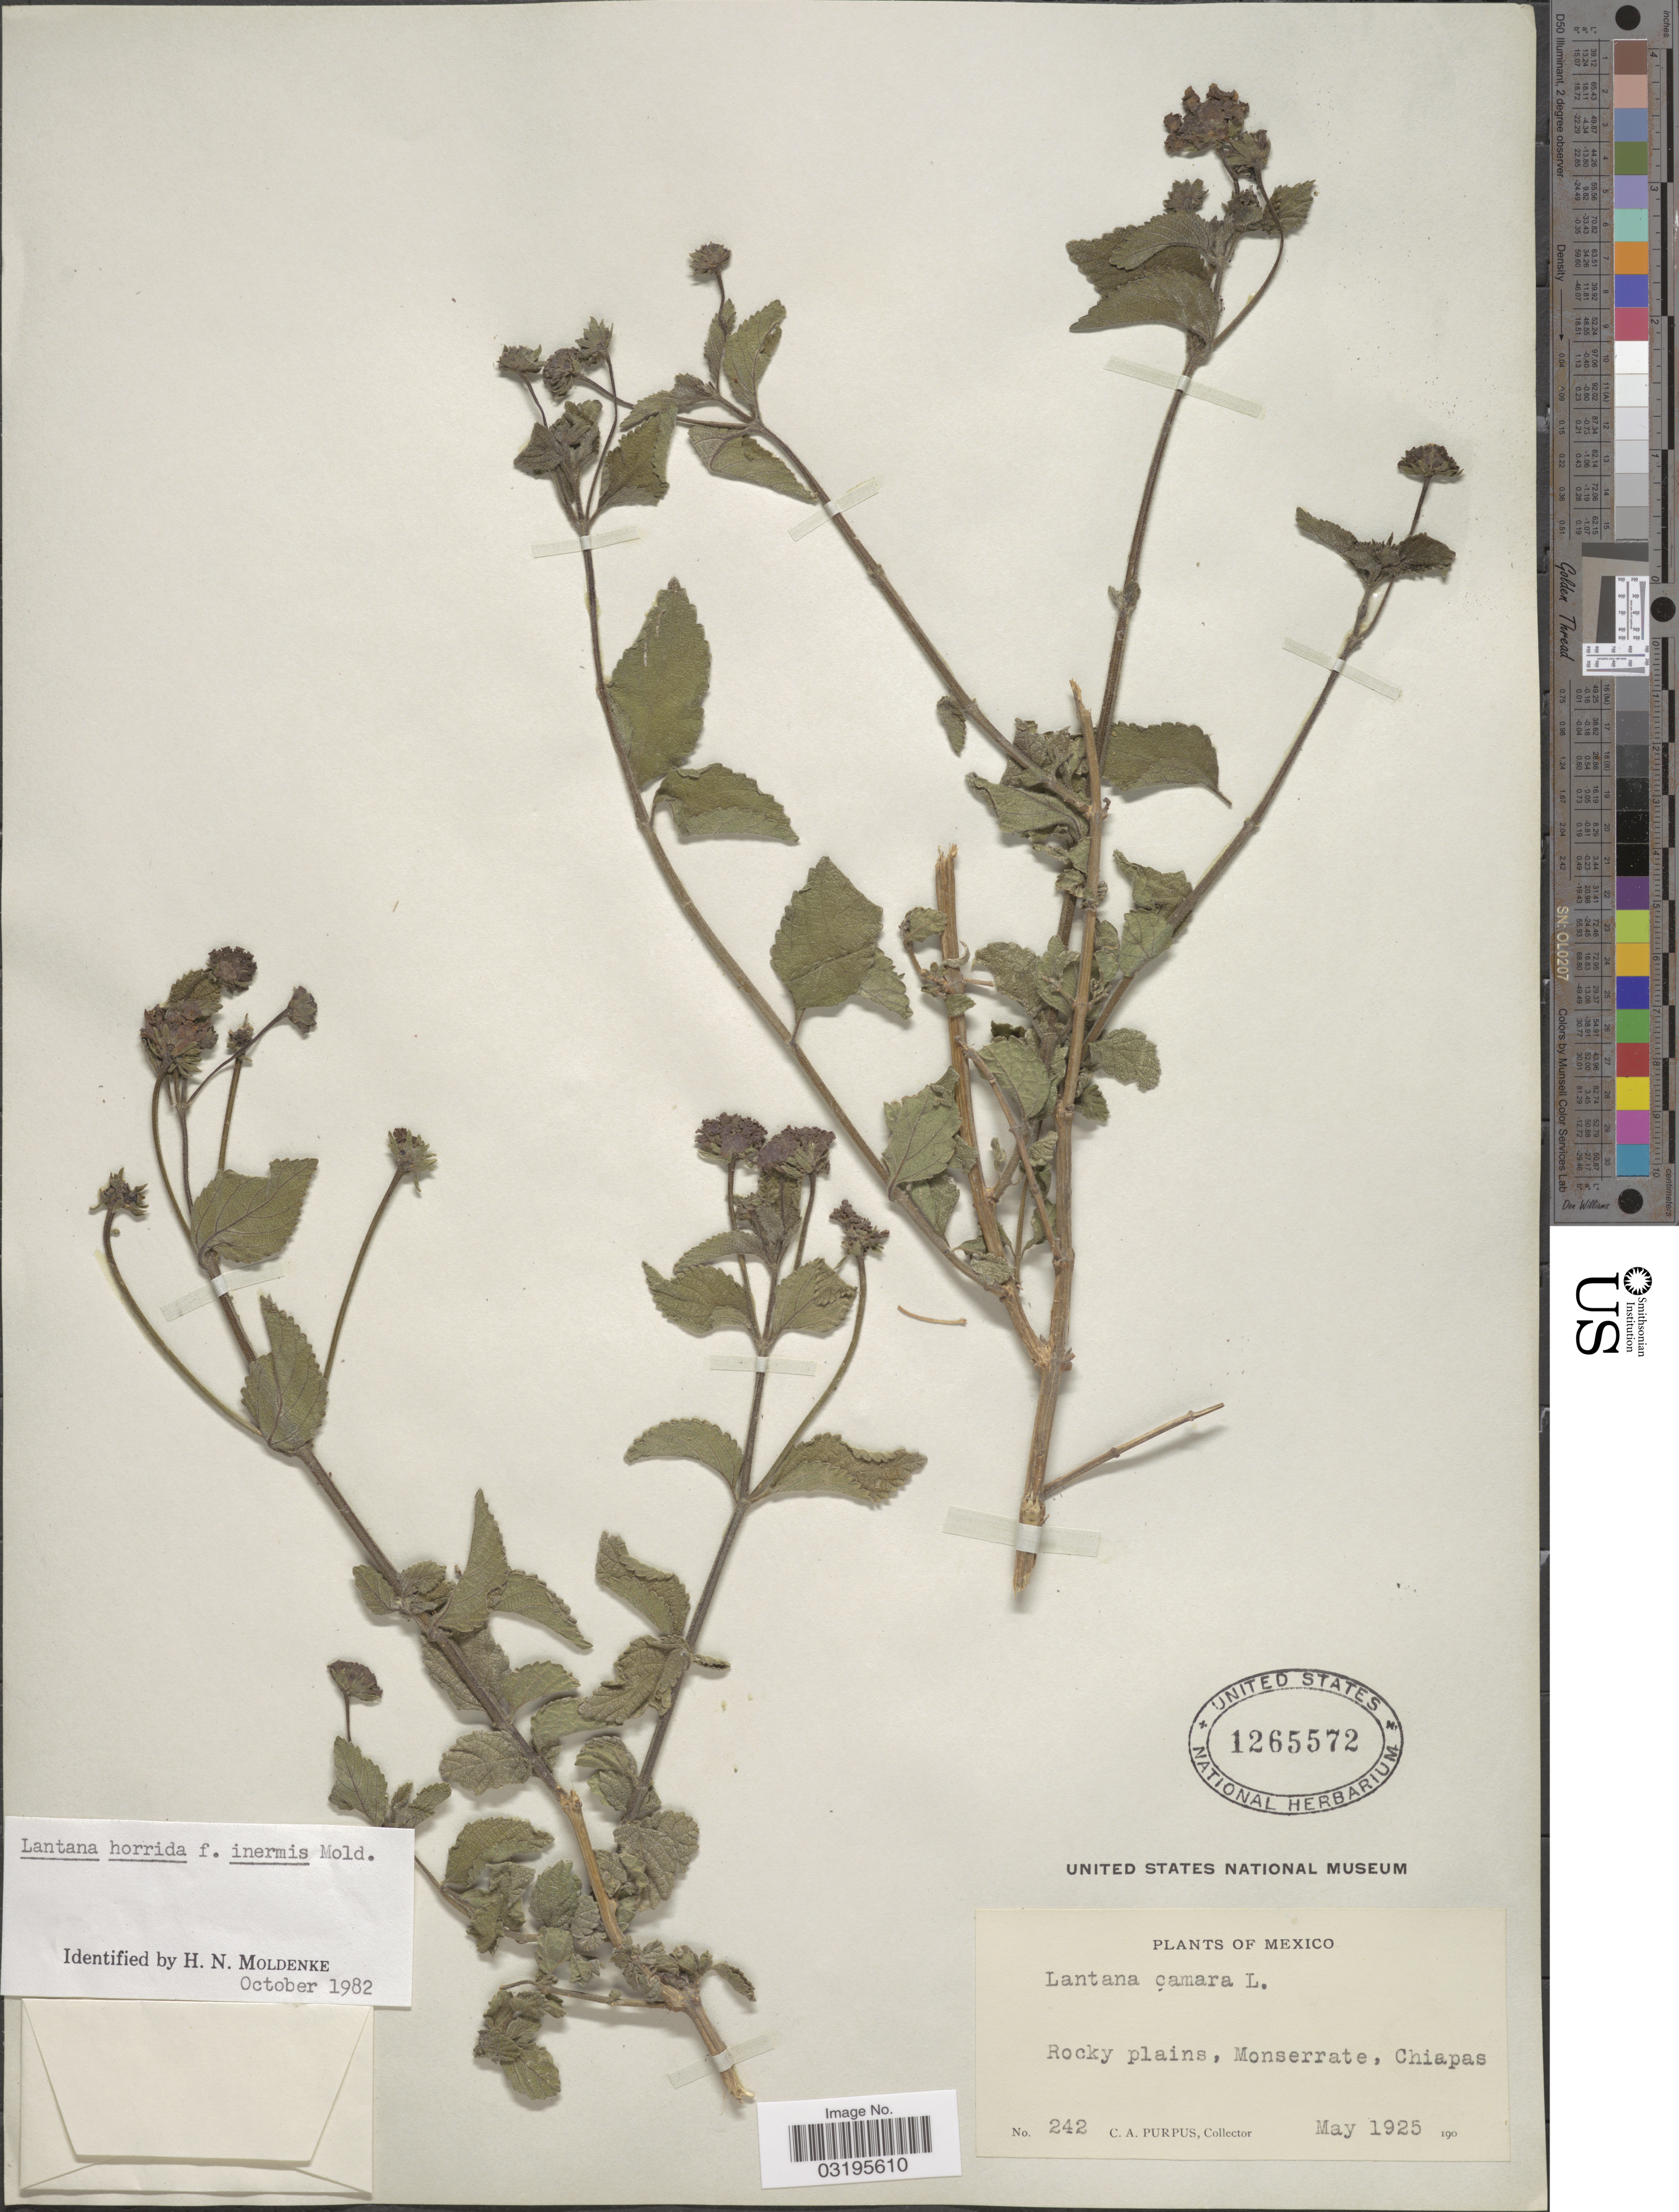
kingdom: Plantae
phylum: Tracheophyta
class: Magnoliopsida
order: Lamiales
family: Verbenaceae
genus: Lantana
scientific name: Lantana horrida f. inermis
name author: Moldenke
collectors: C. A. Purpus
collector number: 242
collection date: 1925-05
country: Mexico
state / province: Chiapas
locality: Rocky plains, Monserrate.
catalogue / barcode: US 1265572